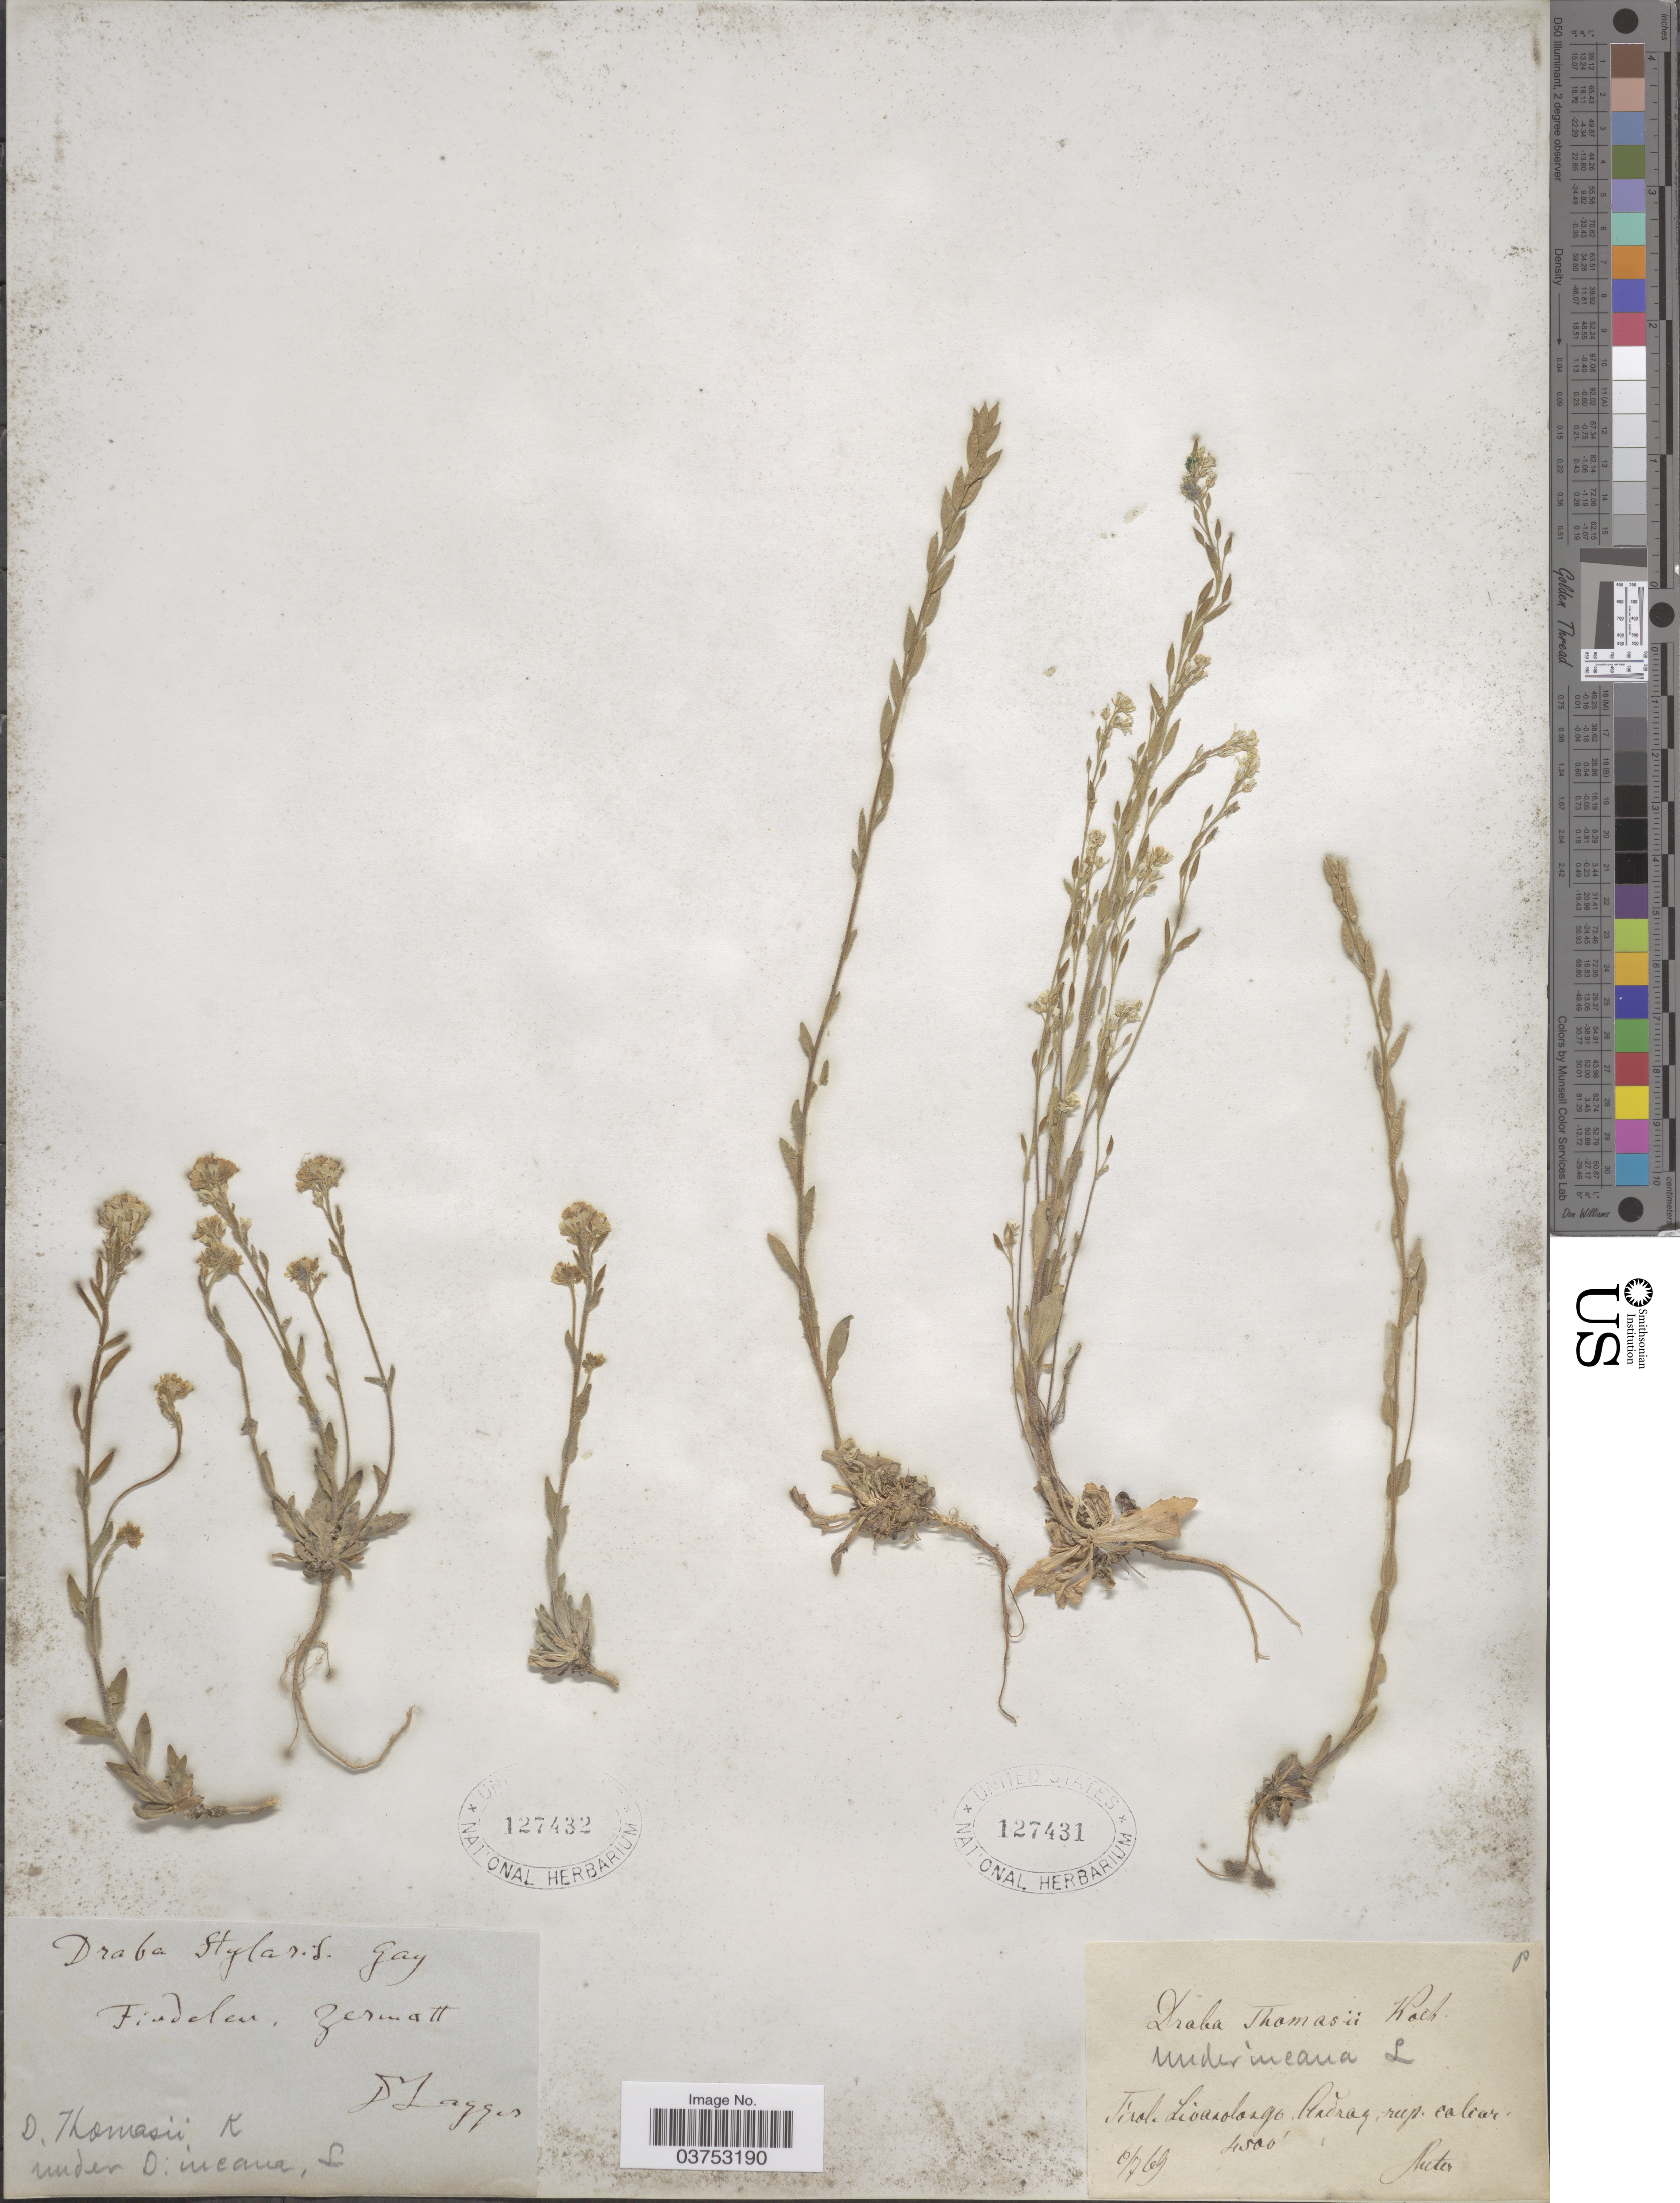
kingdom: Plantae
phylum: Tracheophyta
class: Magnoliopsida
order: Brassicales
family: Brassicaceae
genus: Draba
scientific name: Draba incana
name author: L.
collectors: -. Huter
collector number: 8*?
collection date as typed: Transcribed d/m/y: 6/7/69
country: Italy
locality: Tirol. Livanolongo. Andraz rup calcar.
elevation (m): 1372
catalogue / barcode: US 127431-2